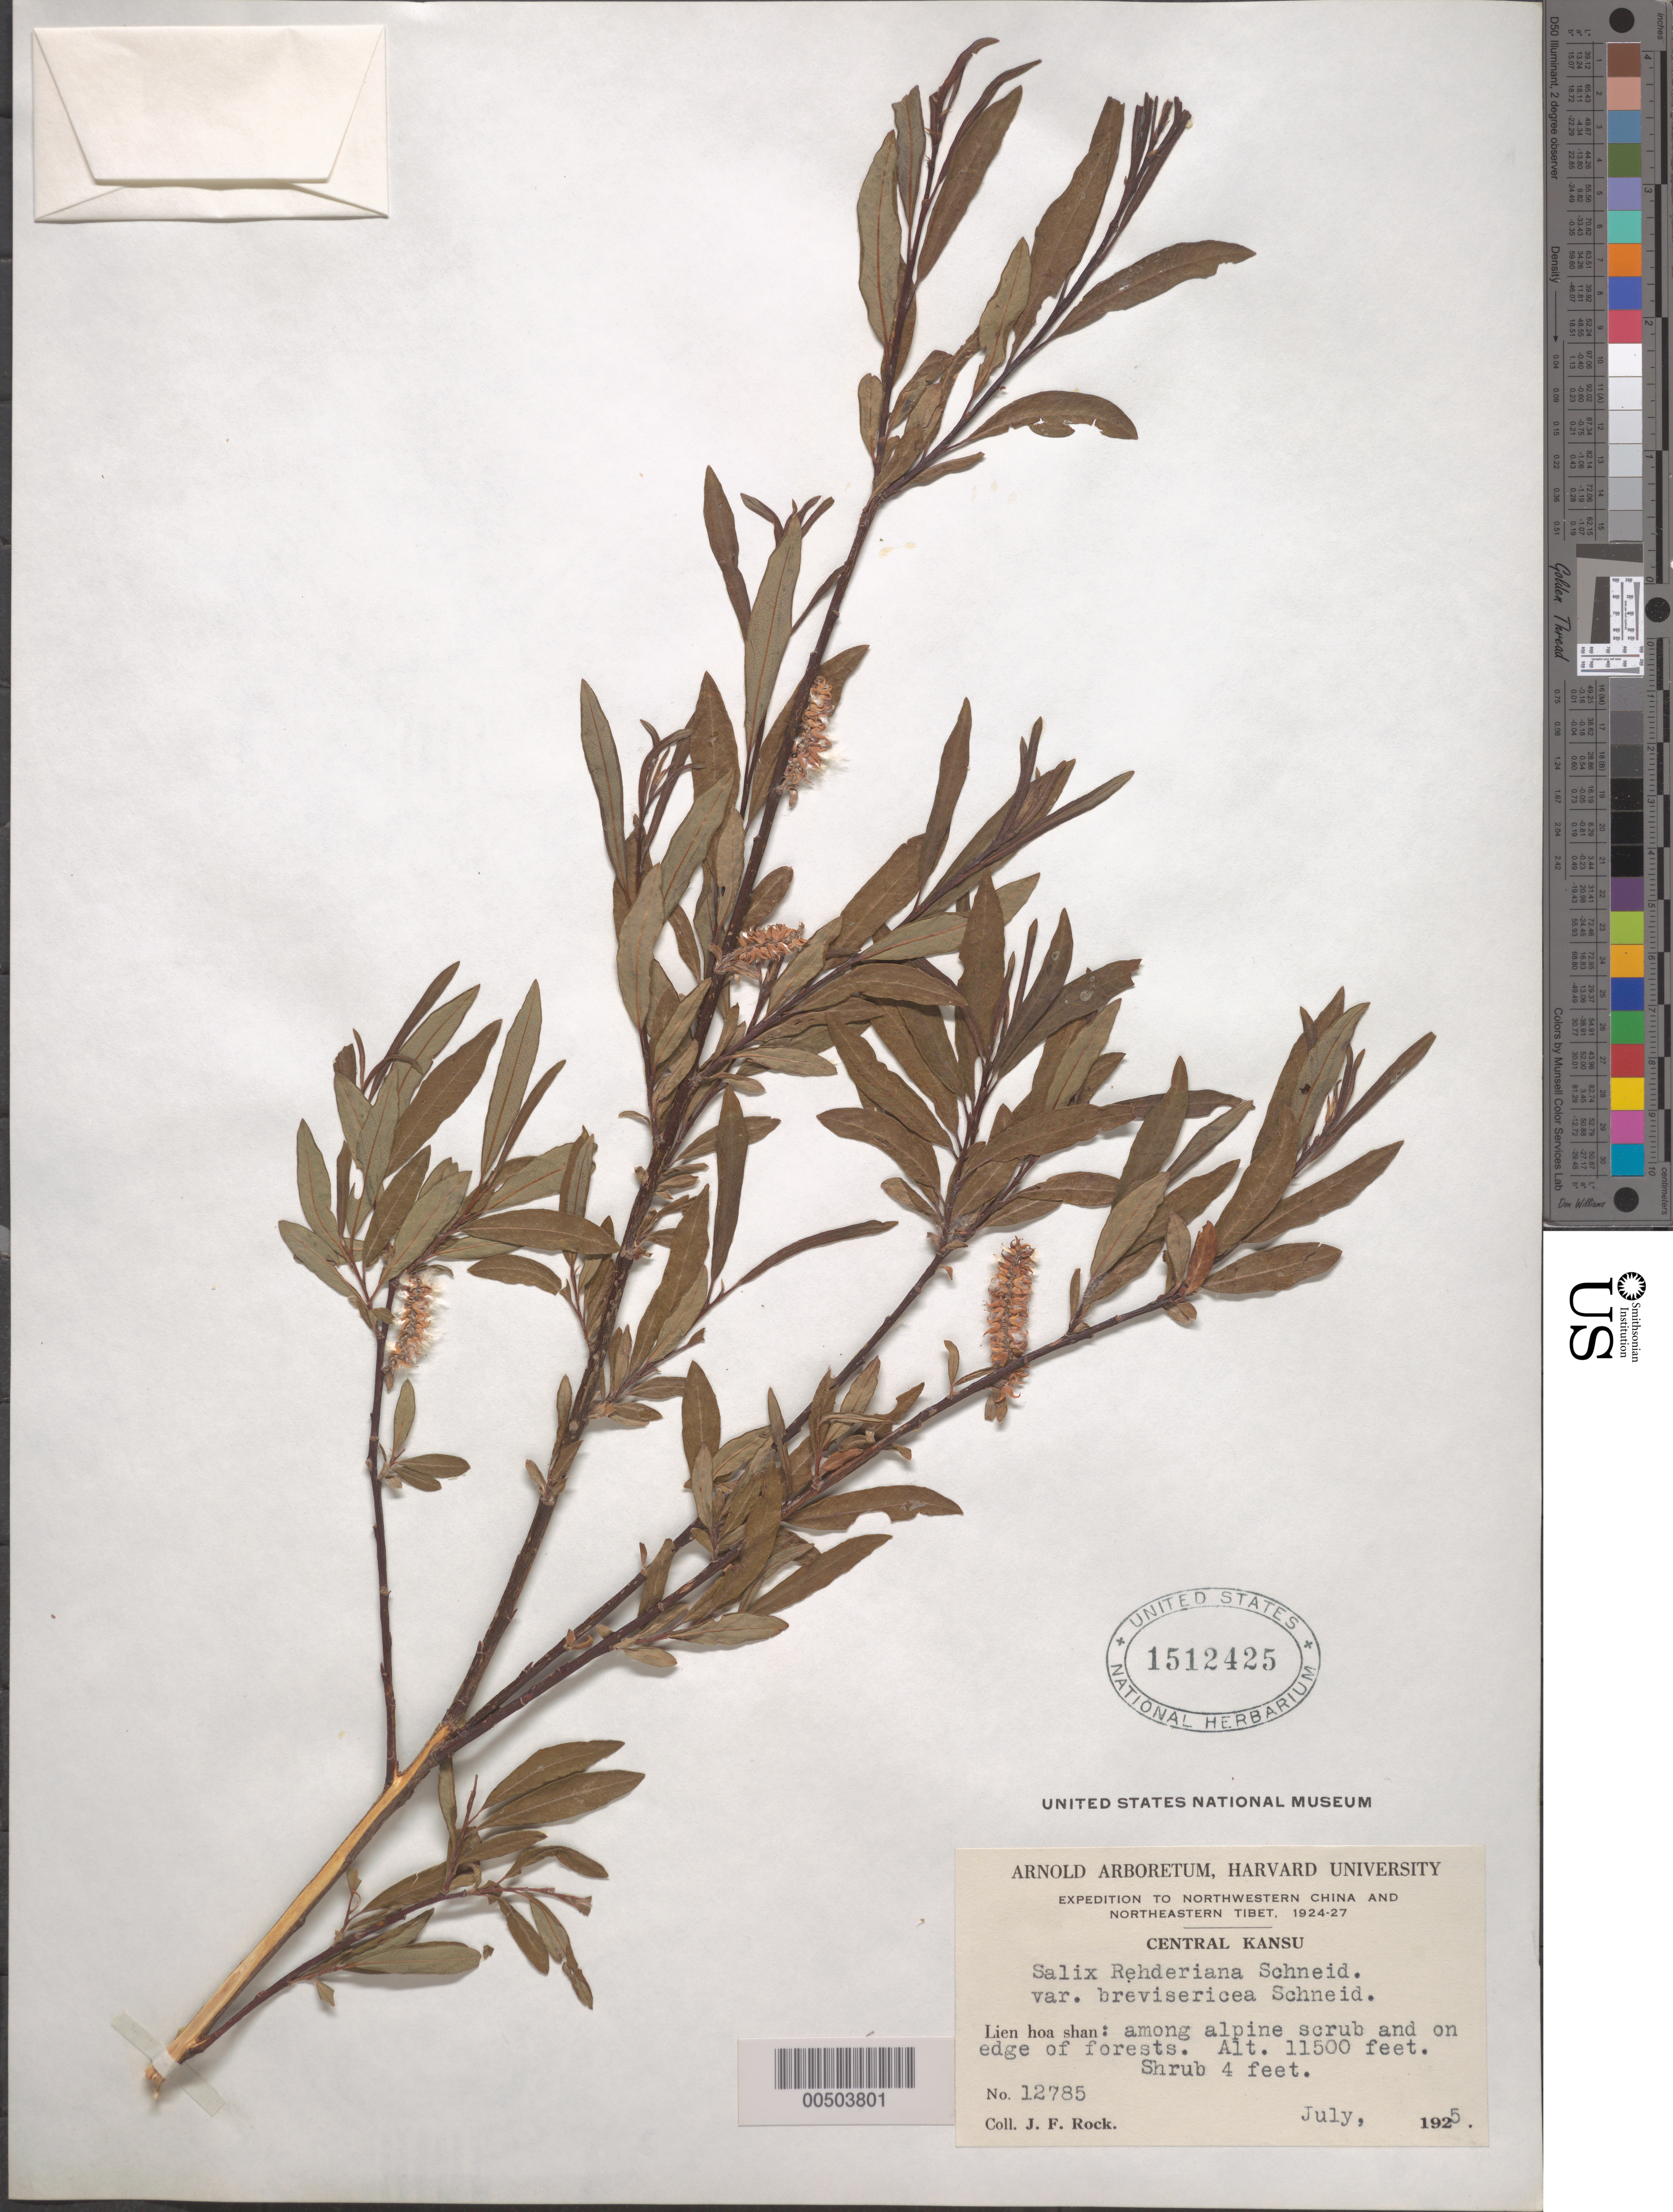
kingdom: Plantae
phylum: Tracheophyta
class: Magnoliopsida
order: Malpighiales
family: Salicaceae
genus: Salix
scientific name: Salix rehderiana var. brevisericea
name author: C.K. Schneid. in Sarg.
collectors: J. F. Rock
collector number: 12785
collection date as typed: Jul 1925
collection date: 1925-07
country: China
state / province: Gansu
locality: Lien hoa shan: among alpine scrub and on edge of forests.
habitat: Shrub 4 ft.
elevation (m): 3505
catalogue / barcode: US 1512425